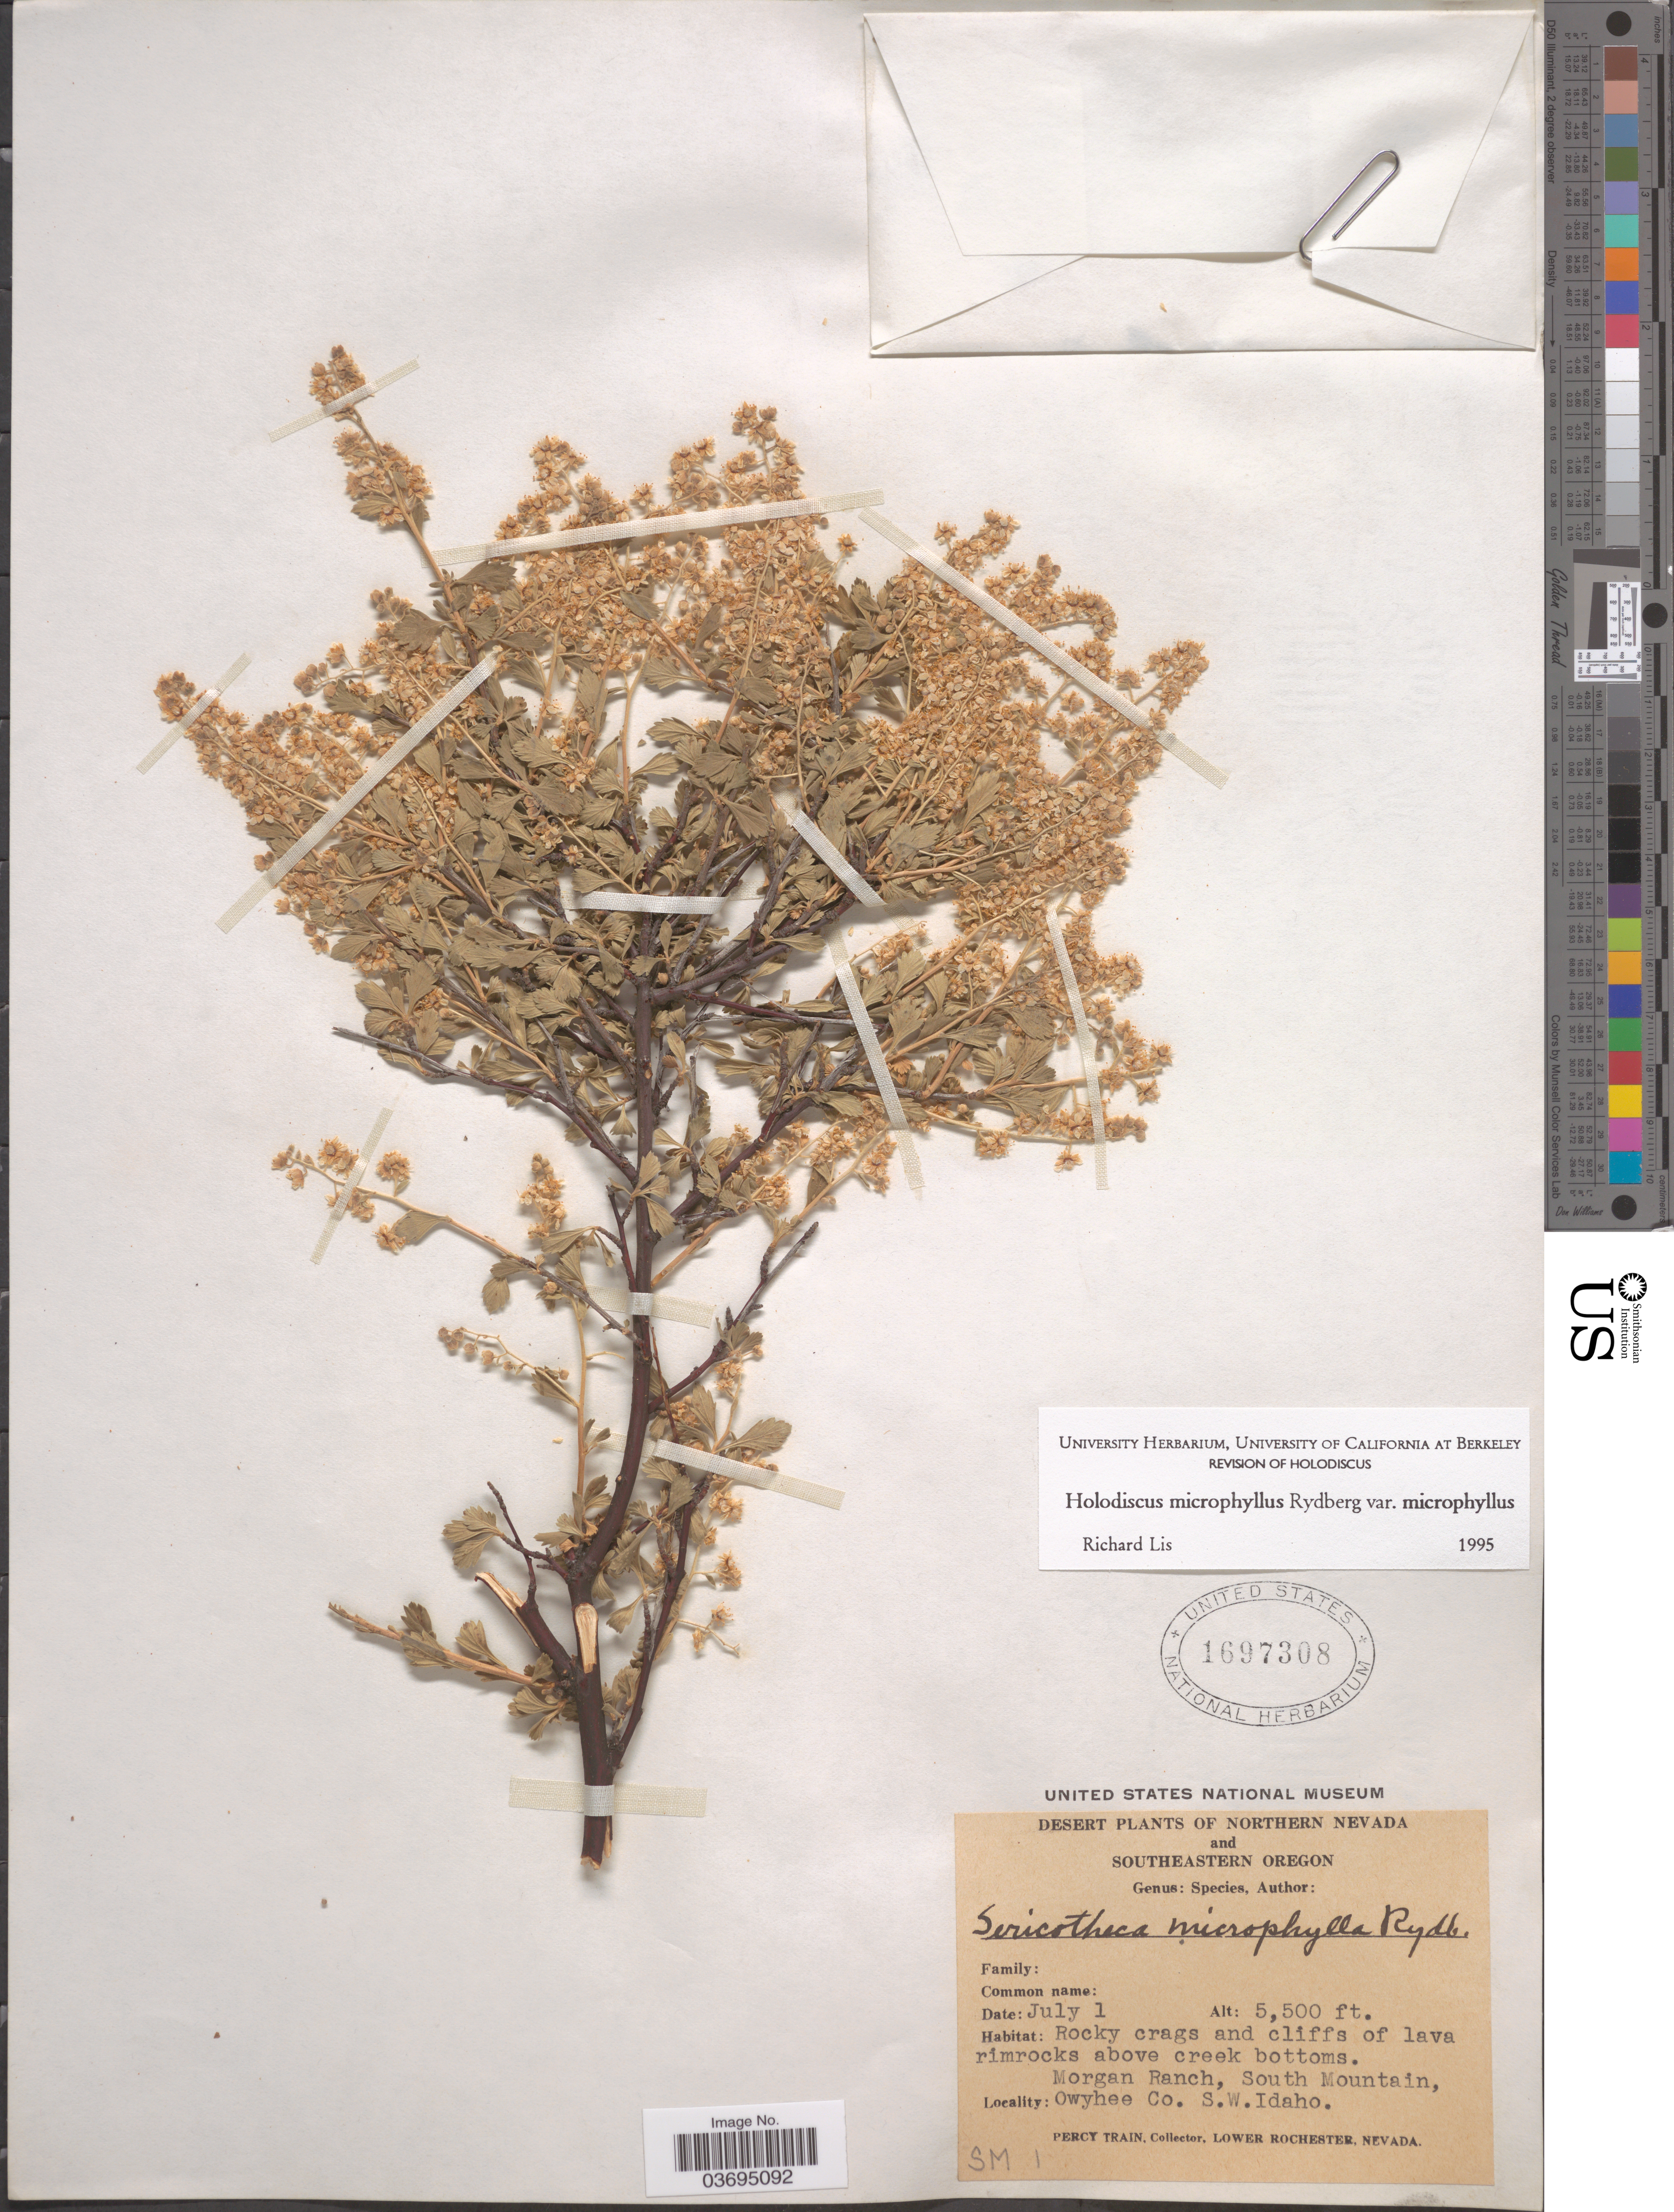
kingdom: Plantae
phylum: Tracheophyta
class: Magnoliopsida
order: Rosales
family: Rosaceae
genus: Holodiscus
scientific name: Holodiscus discolor var. microphyllus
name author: (Rydb.) Jeps.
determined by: Strong, Mark T., (BOT), Smithsonian Institution - National Museum of Natural History (UNITED STATES)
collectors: P. Train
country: United States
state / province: Idaho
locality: Morgan Ranch, South Mountain, Owyhee Co. S. W. Idaho.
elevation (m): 1676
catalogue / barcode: US 1697308